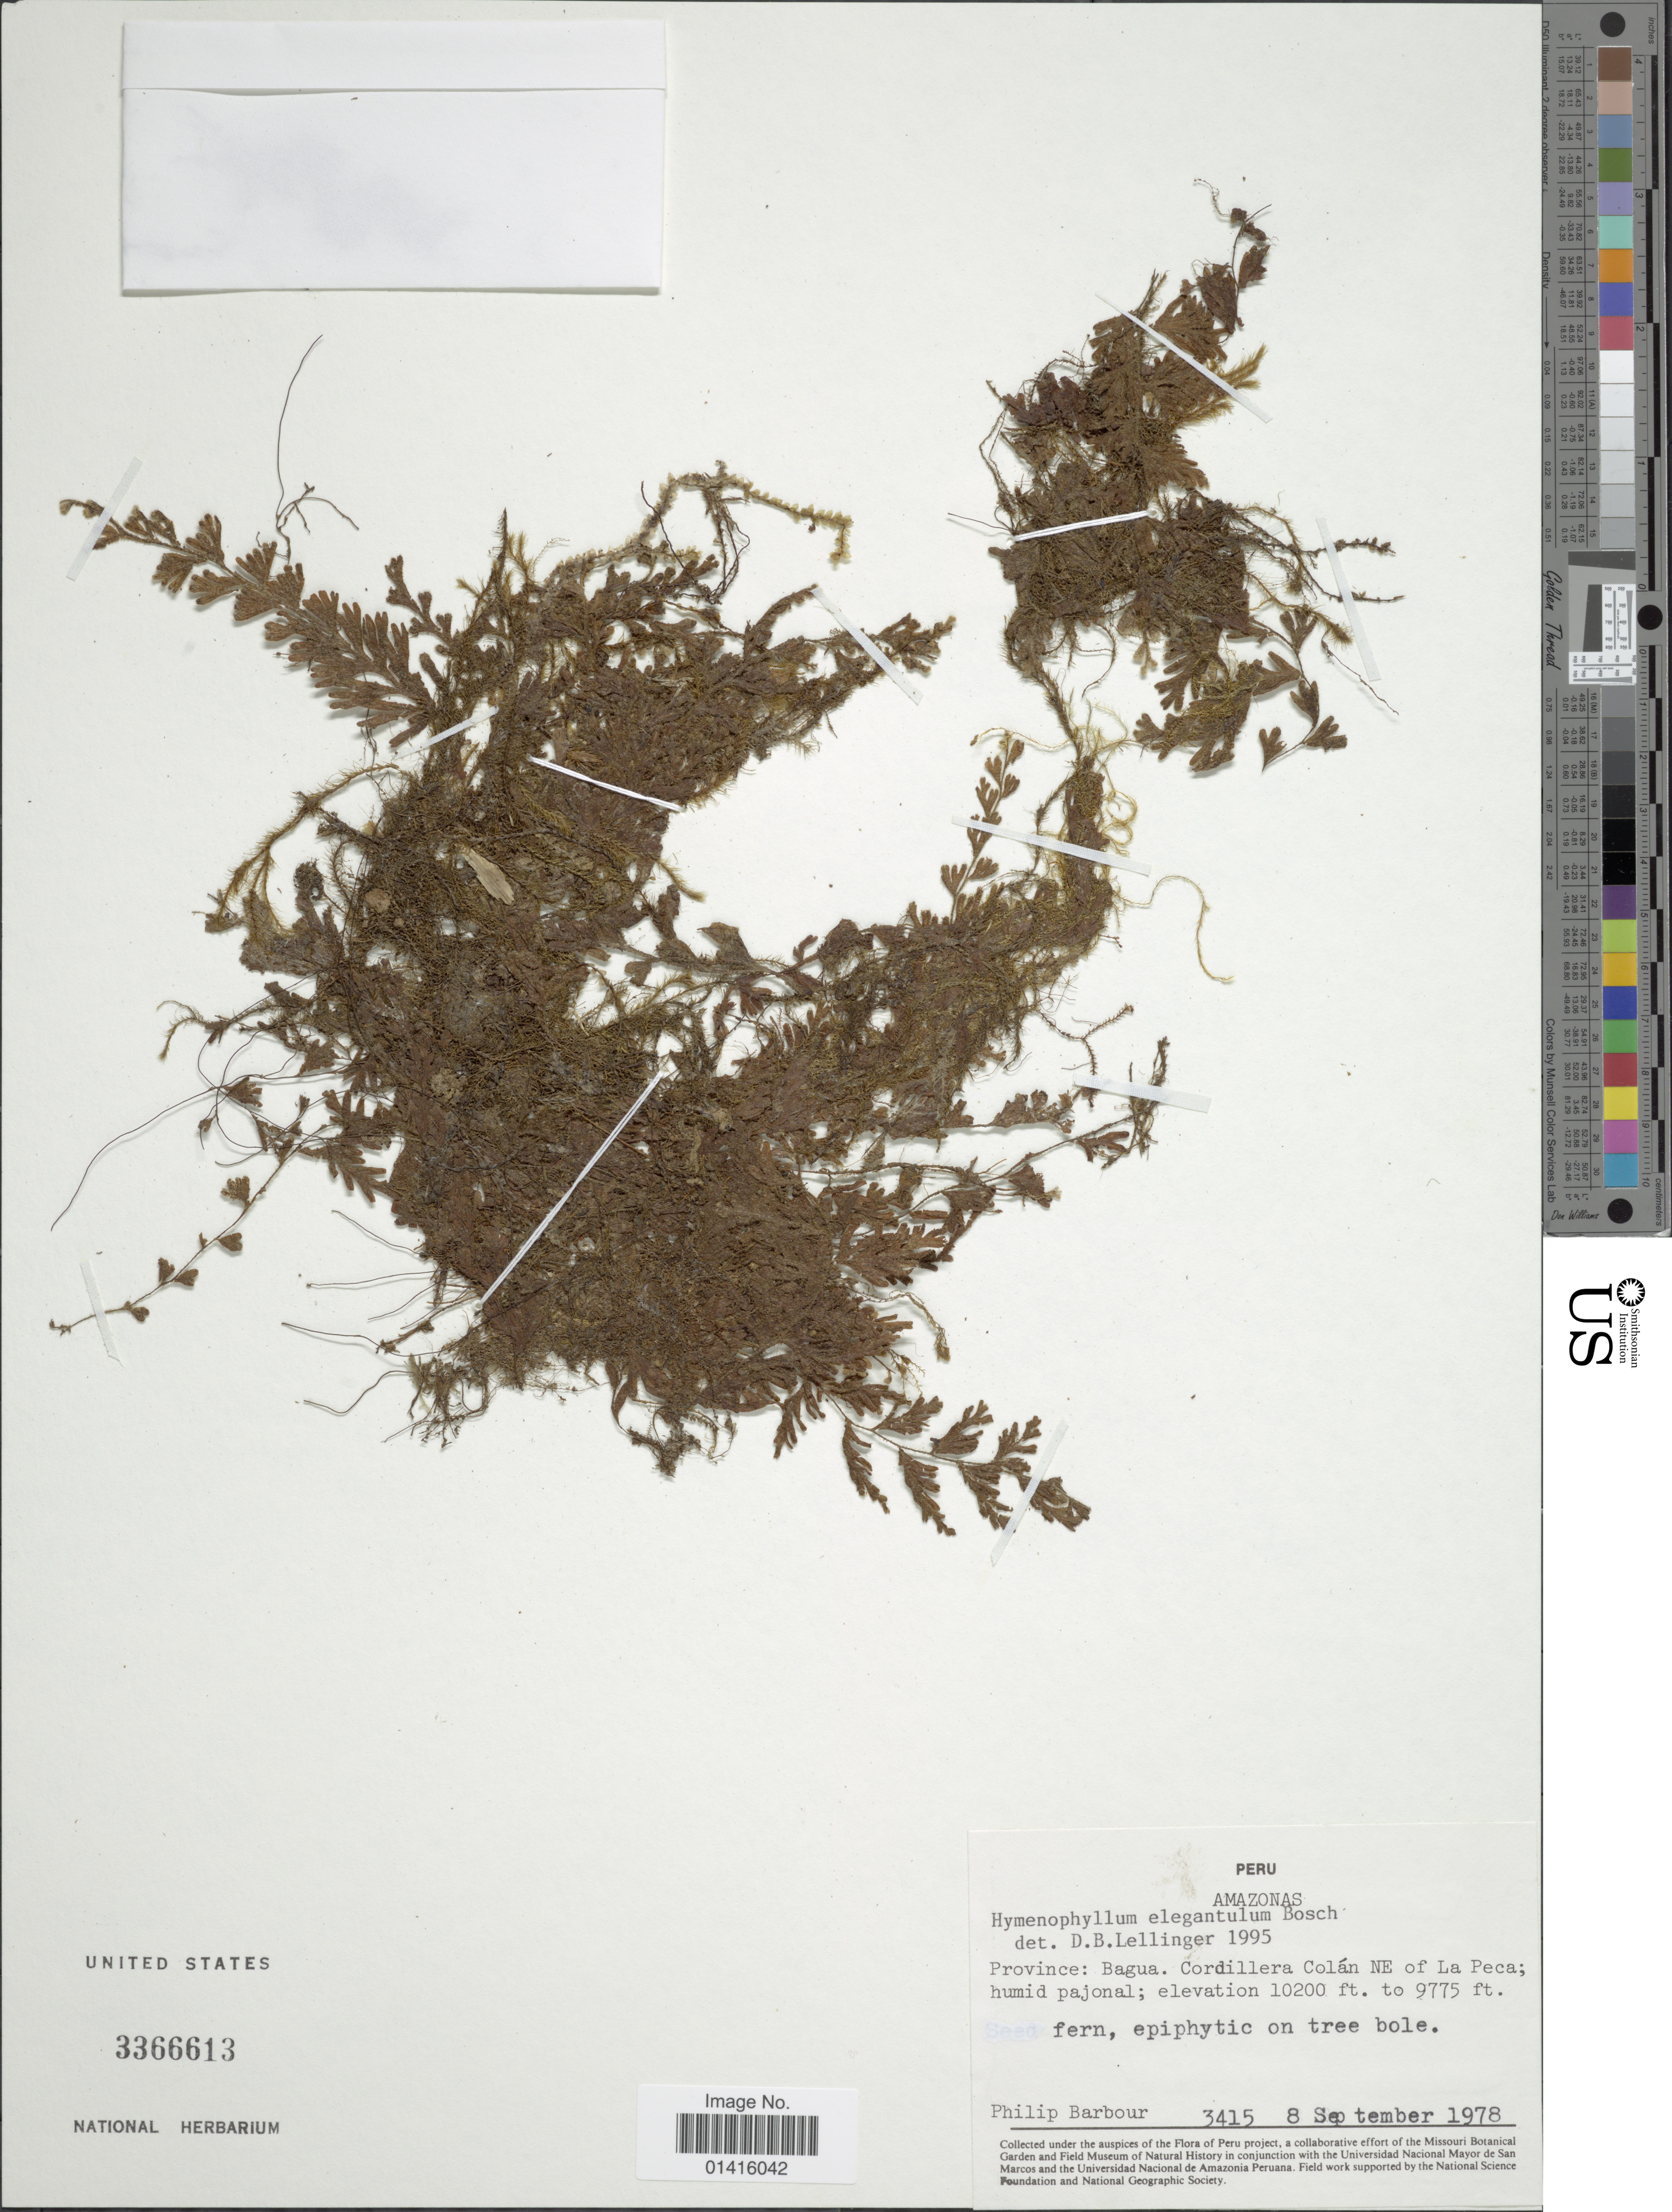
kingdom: Plantae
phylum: Tracheophyta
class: Polypodiopsida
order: Hymenophyllales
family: Hymenophyllaceae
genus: Hymenophyllum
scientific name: Hymenophyllum elegantulum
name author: Bosch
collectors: P. Barbour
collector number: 3415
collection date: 1978-09-08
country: Peru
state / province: Amazonas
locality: Province Bagua, Cordillera colán NE of la peca; humid pajonal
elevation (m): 2979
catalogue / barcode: US 3366613